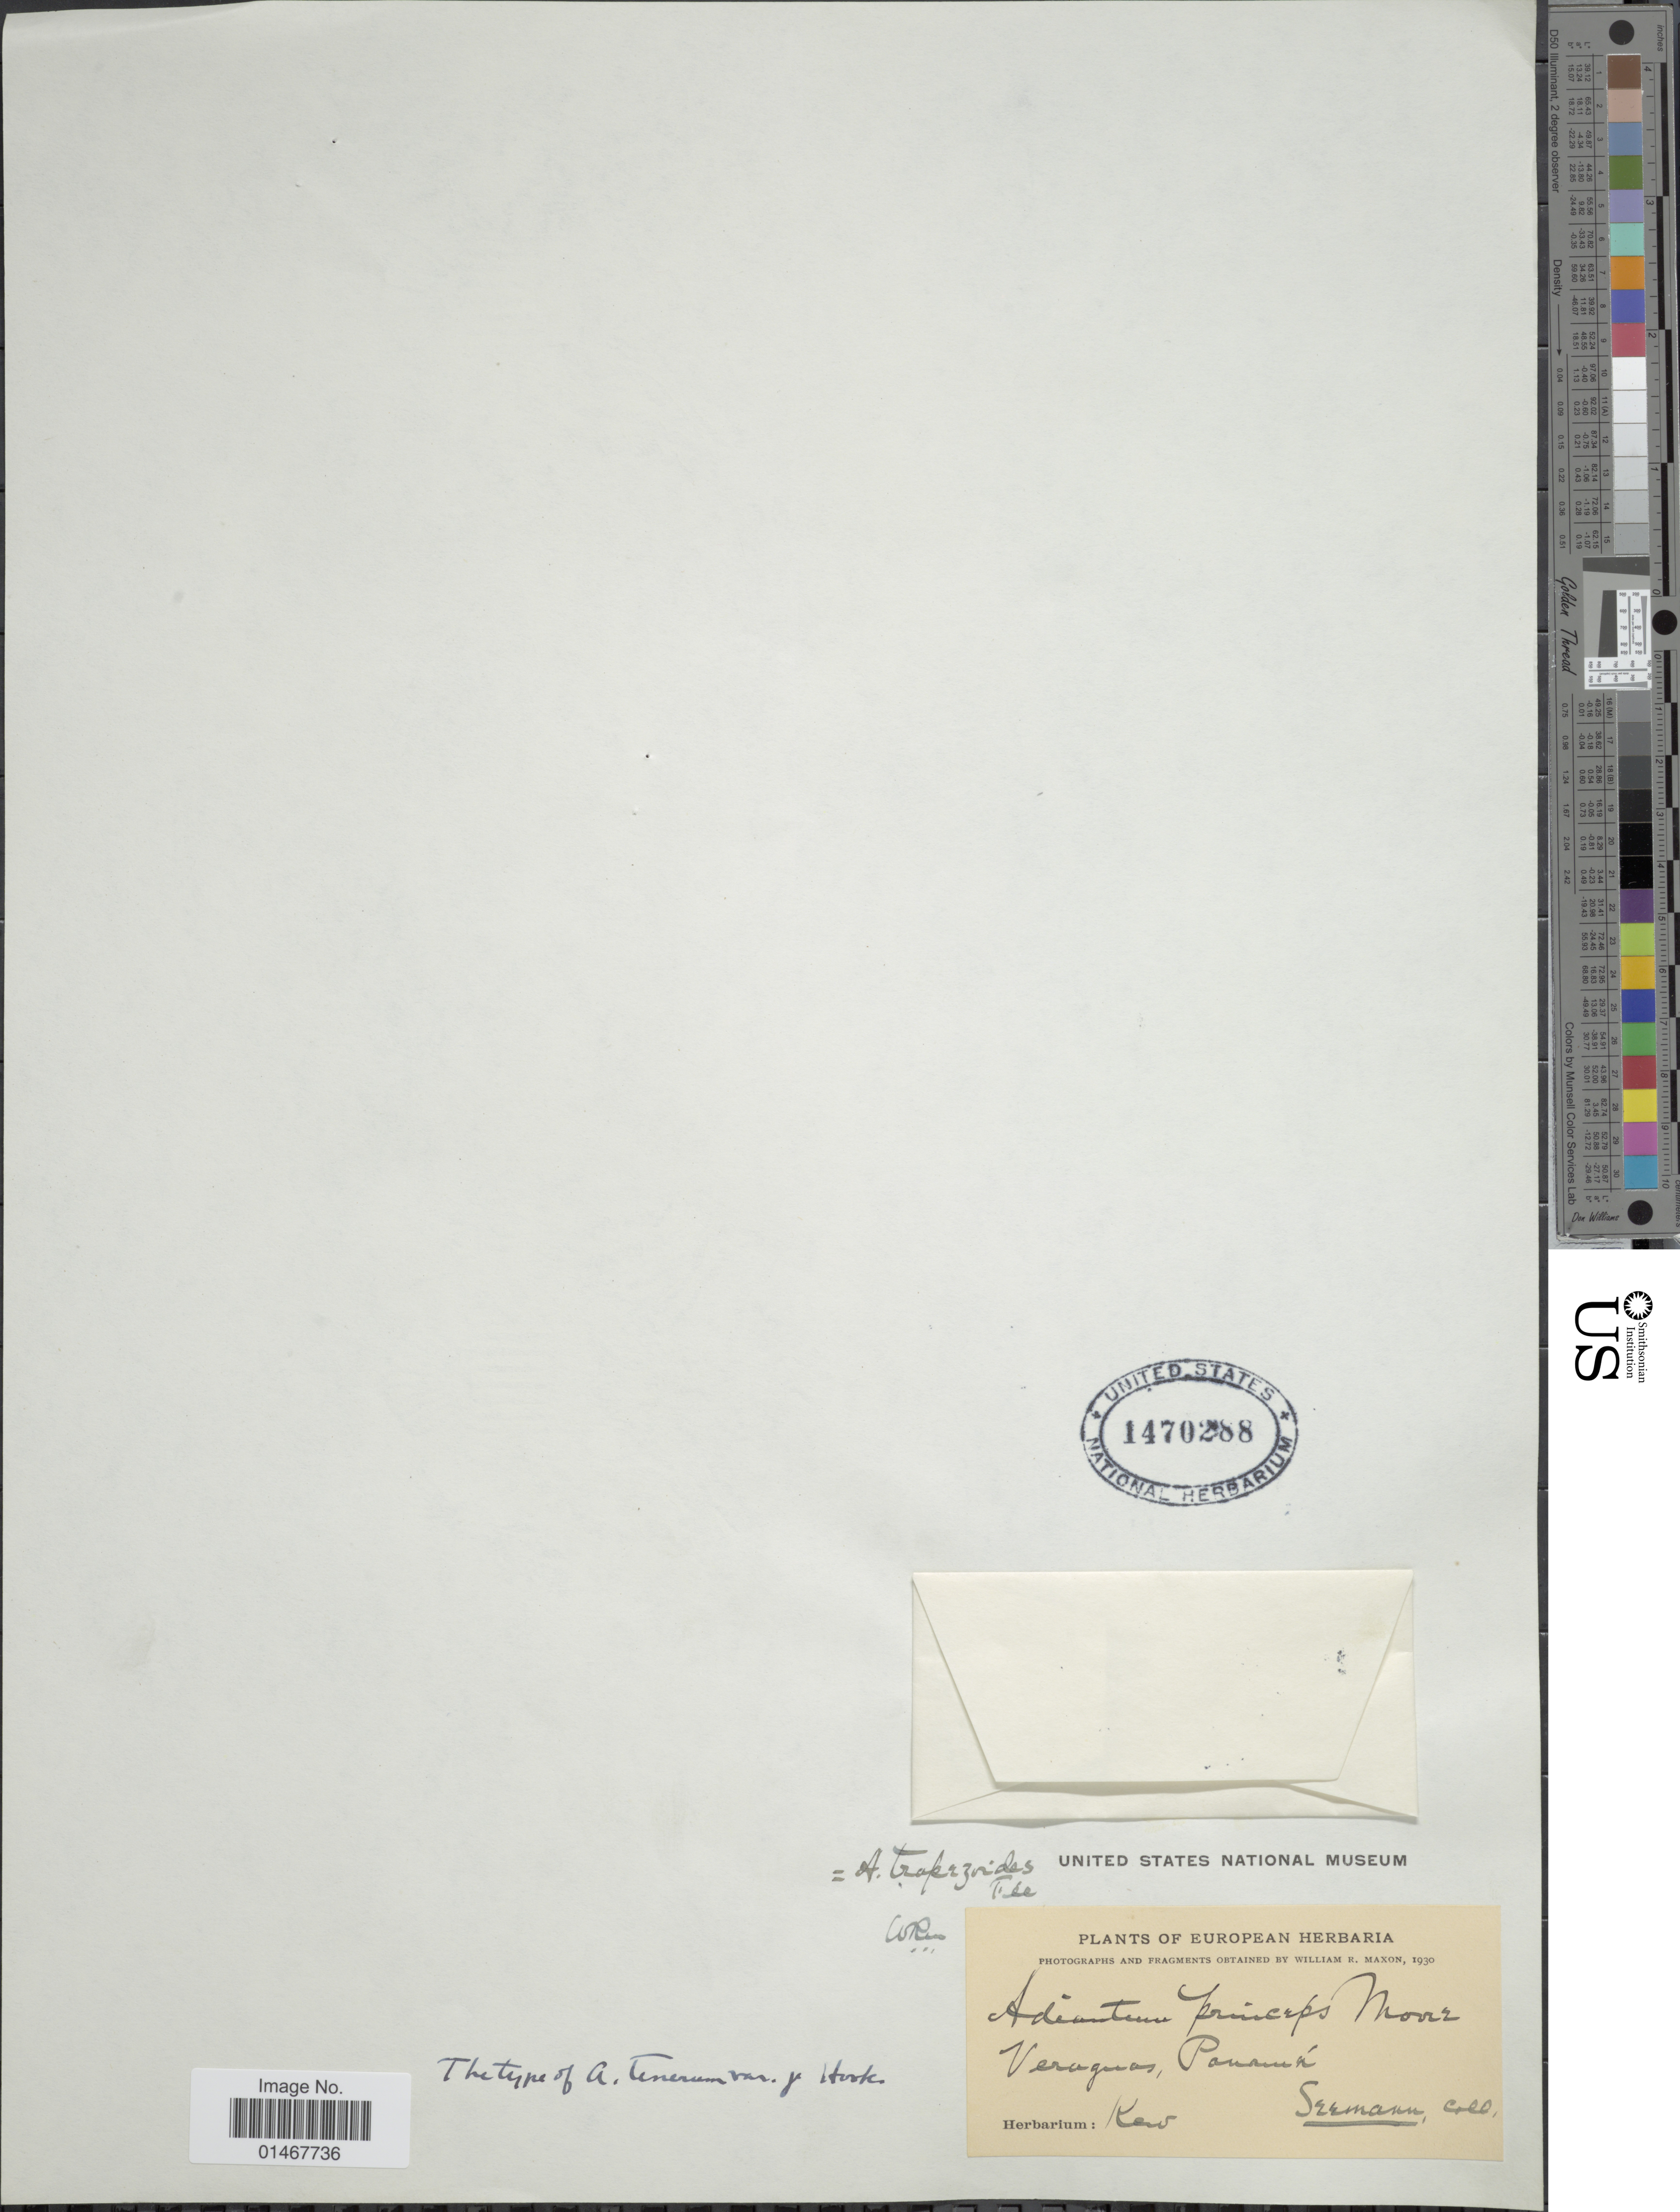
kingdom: Plantae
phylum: Tracheophyta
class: Polypodiopsida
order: Polypodiales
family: Pteridaceae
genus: Adiantum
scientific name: Adiantum princeps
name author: T. Moore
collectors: -. Seemann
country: Panama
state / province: Veraguas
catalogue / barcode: US 1470288